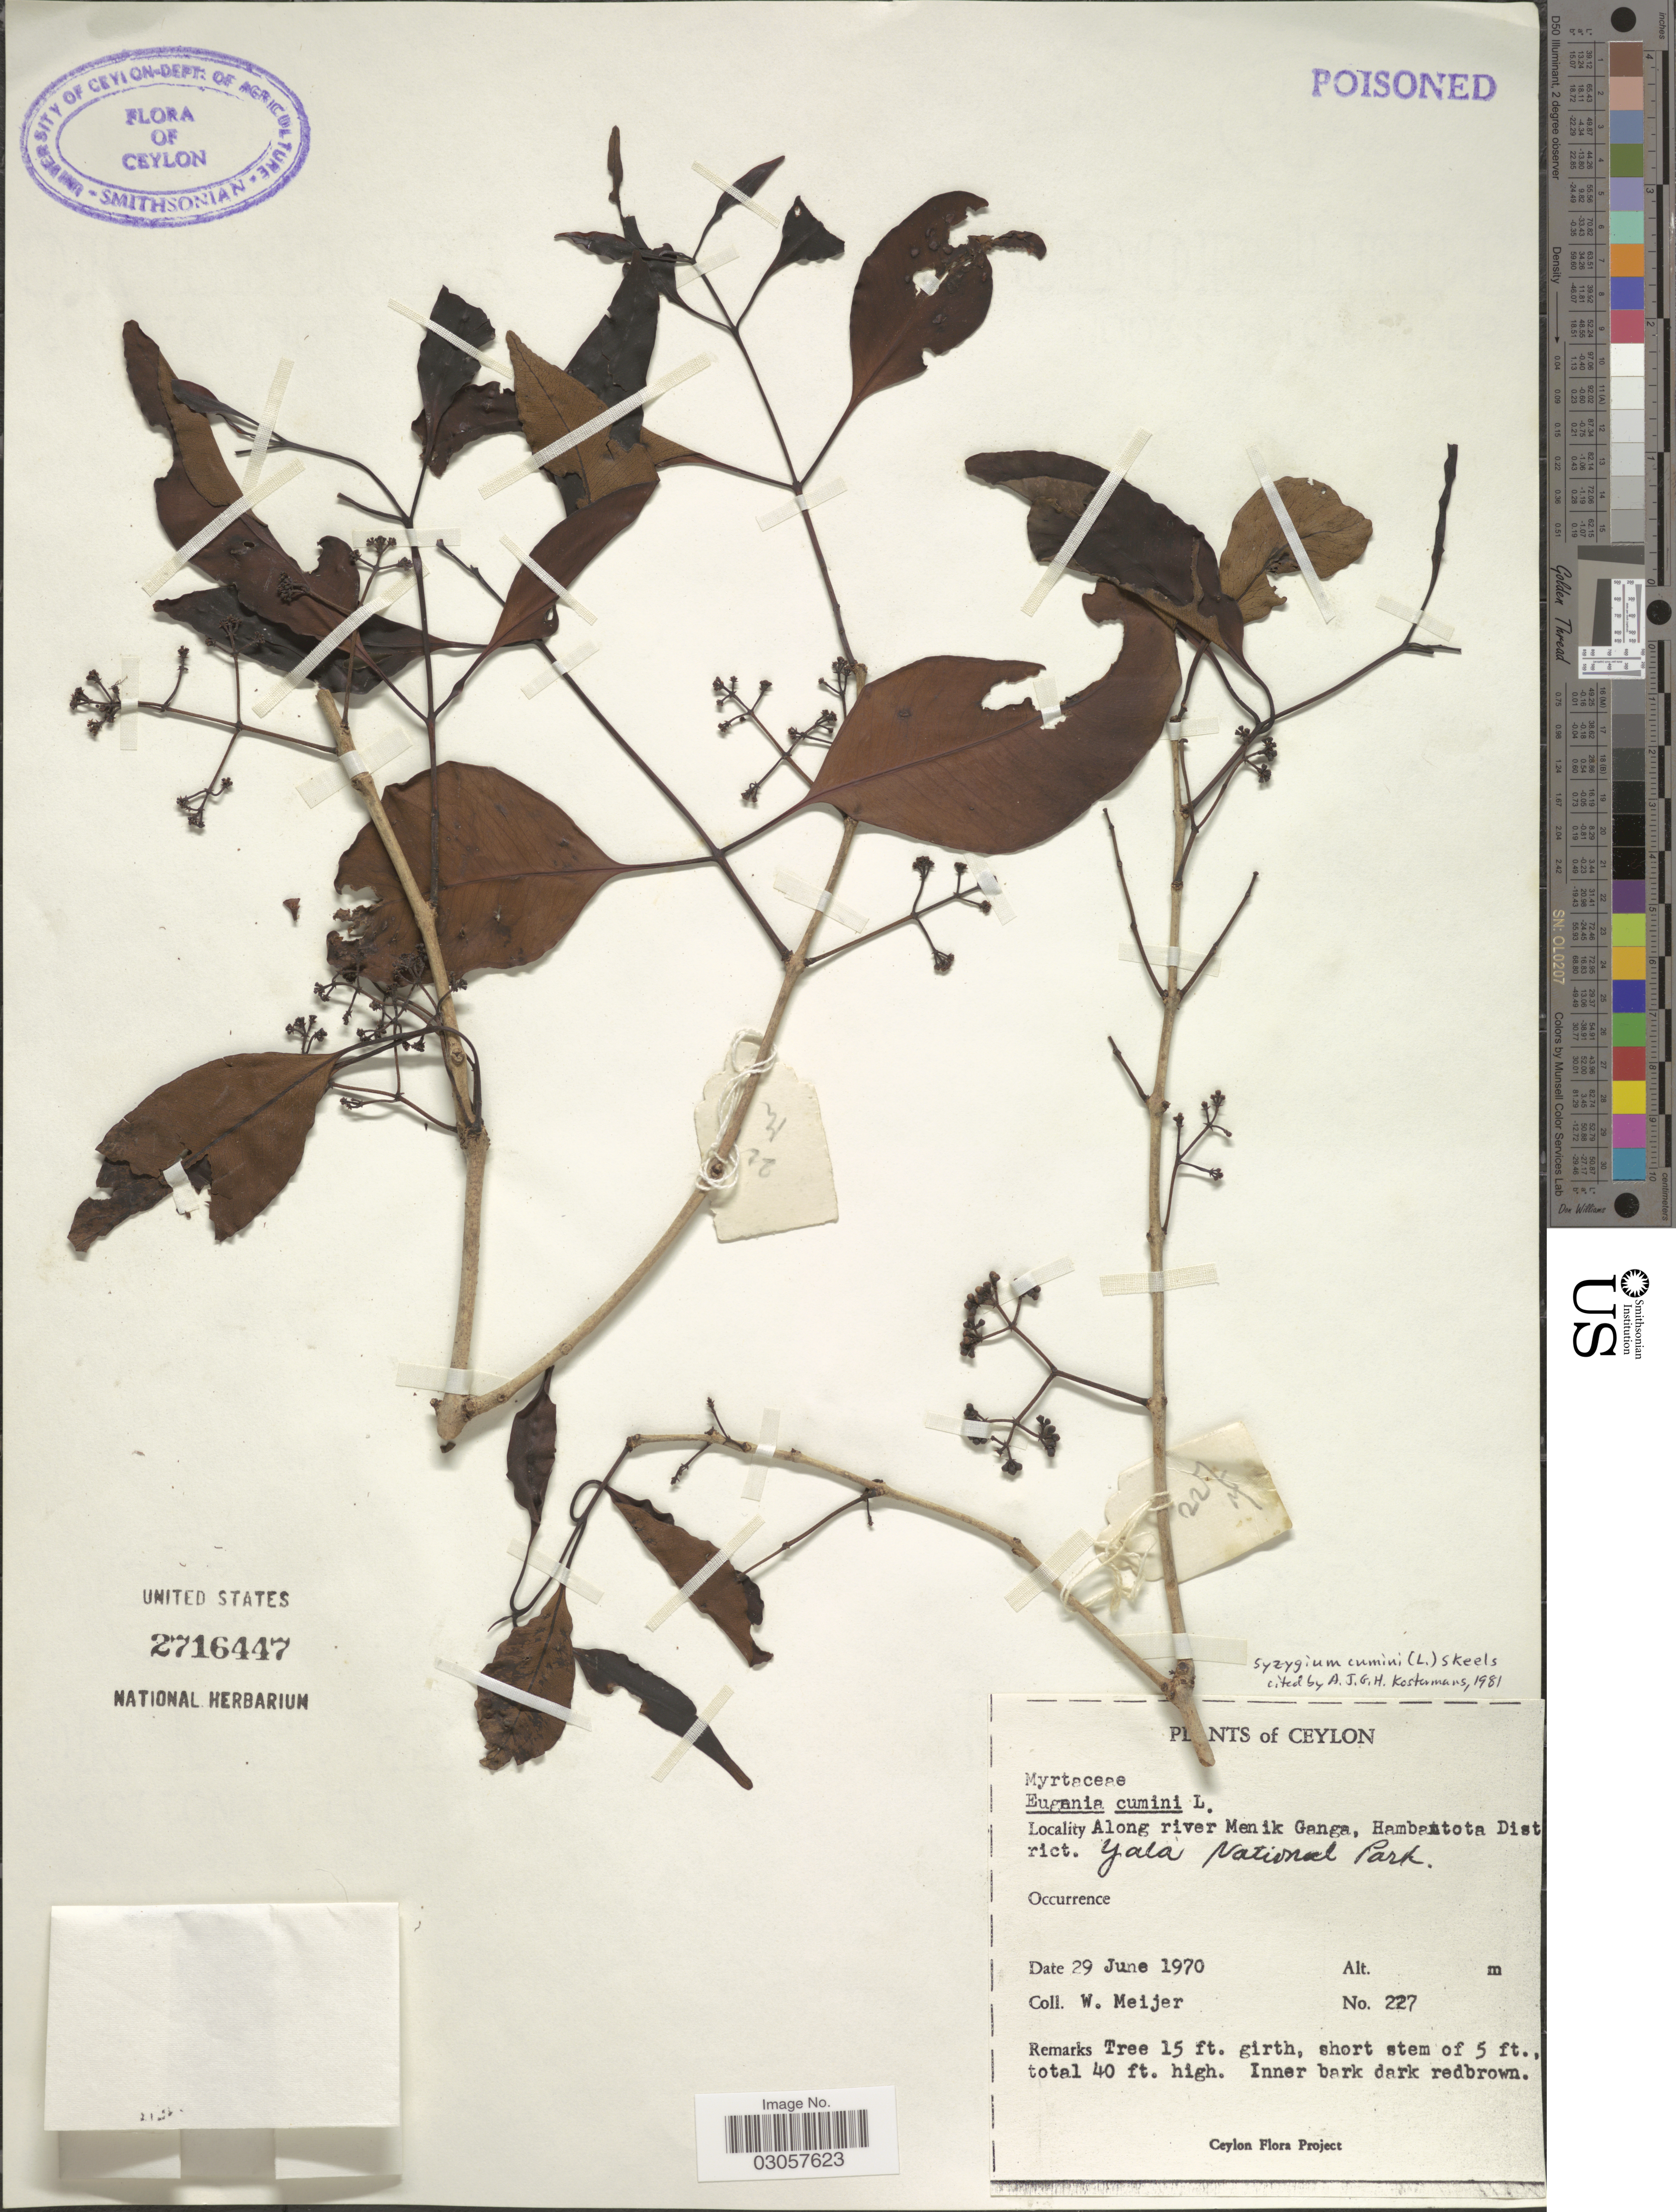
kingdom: Plantae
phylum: Tracheophyta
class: Magnoliopsida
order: Myrtales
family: Myrtaceae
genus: Syzygium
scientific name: Syzygium cumini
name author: (L.) Skeels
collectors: W. Meijer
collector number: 227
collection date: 1970-06-29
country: Sri Lanka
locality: Ceylon. Along river Menik Ganga, Hambantota District. Yala National Park.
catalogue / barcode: US 2716447